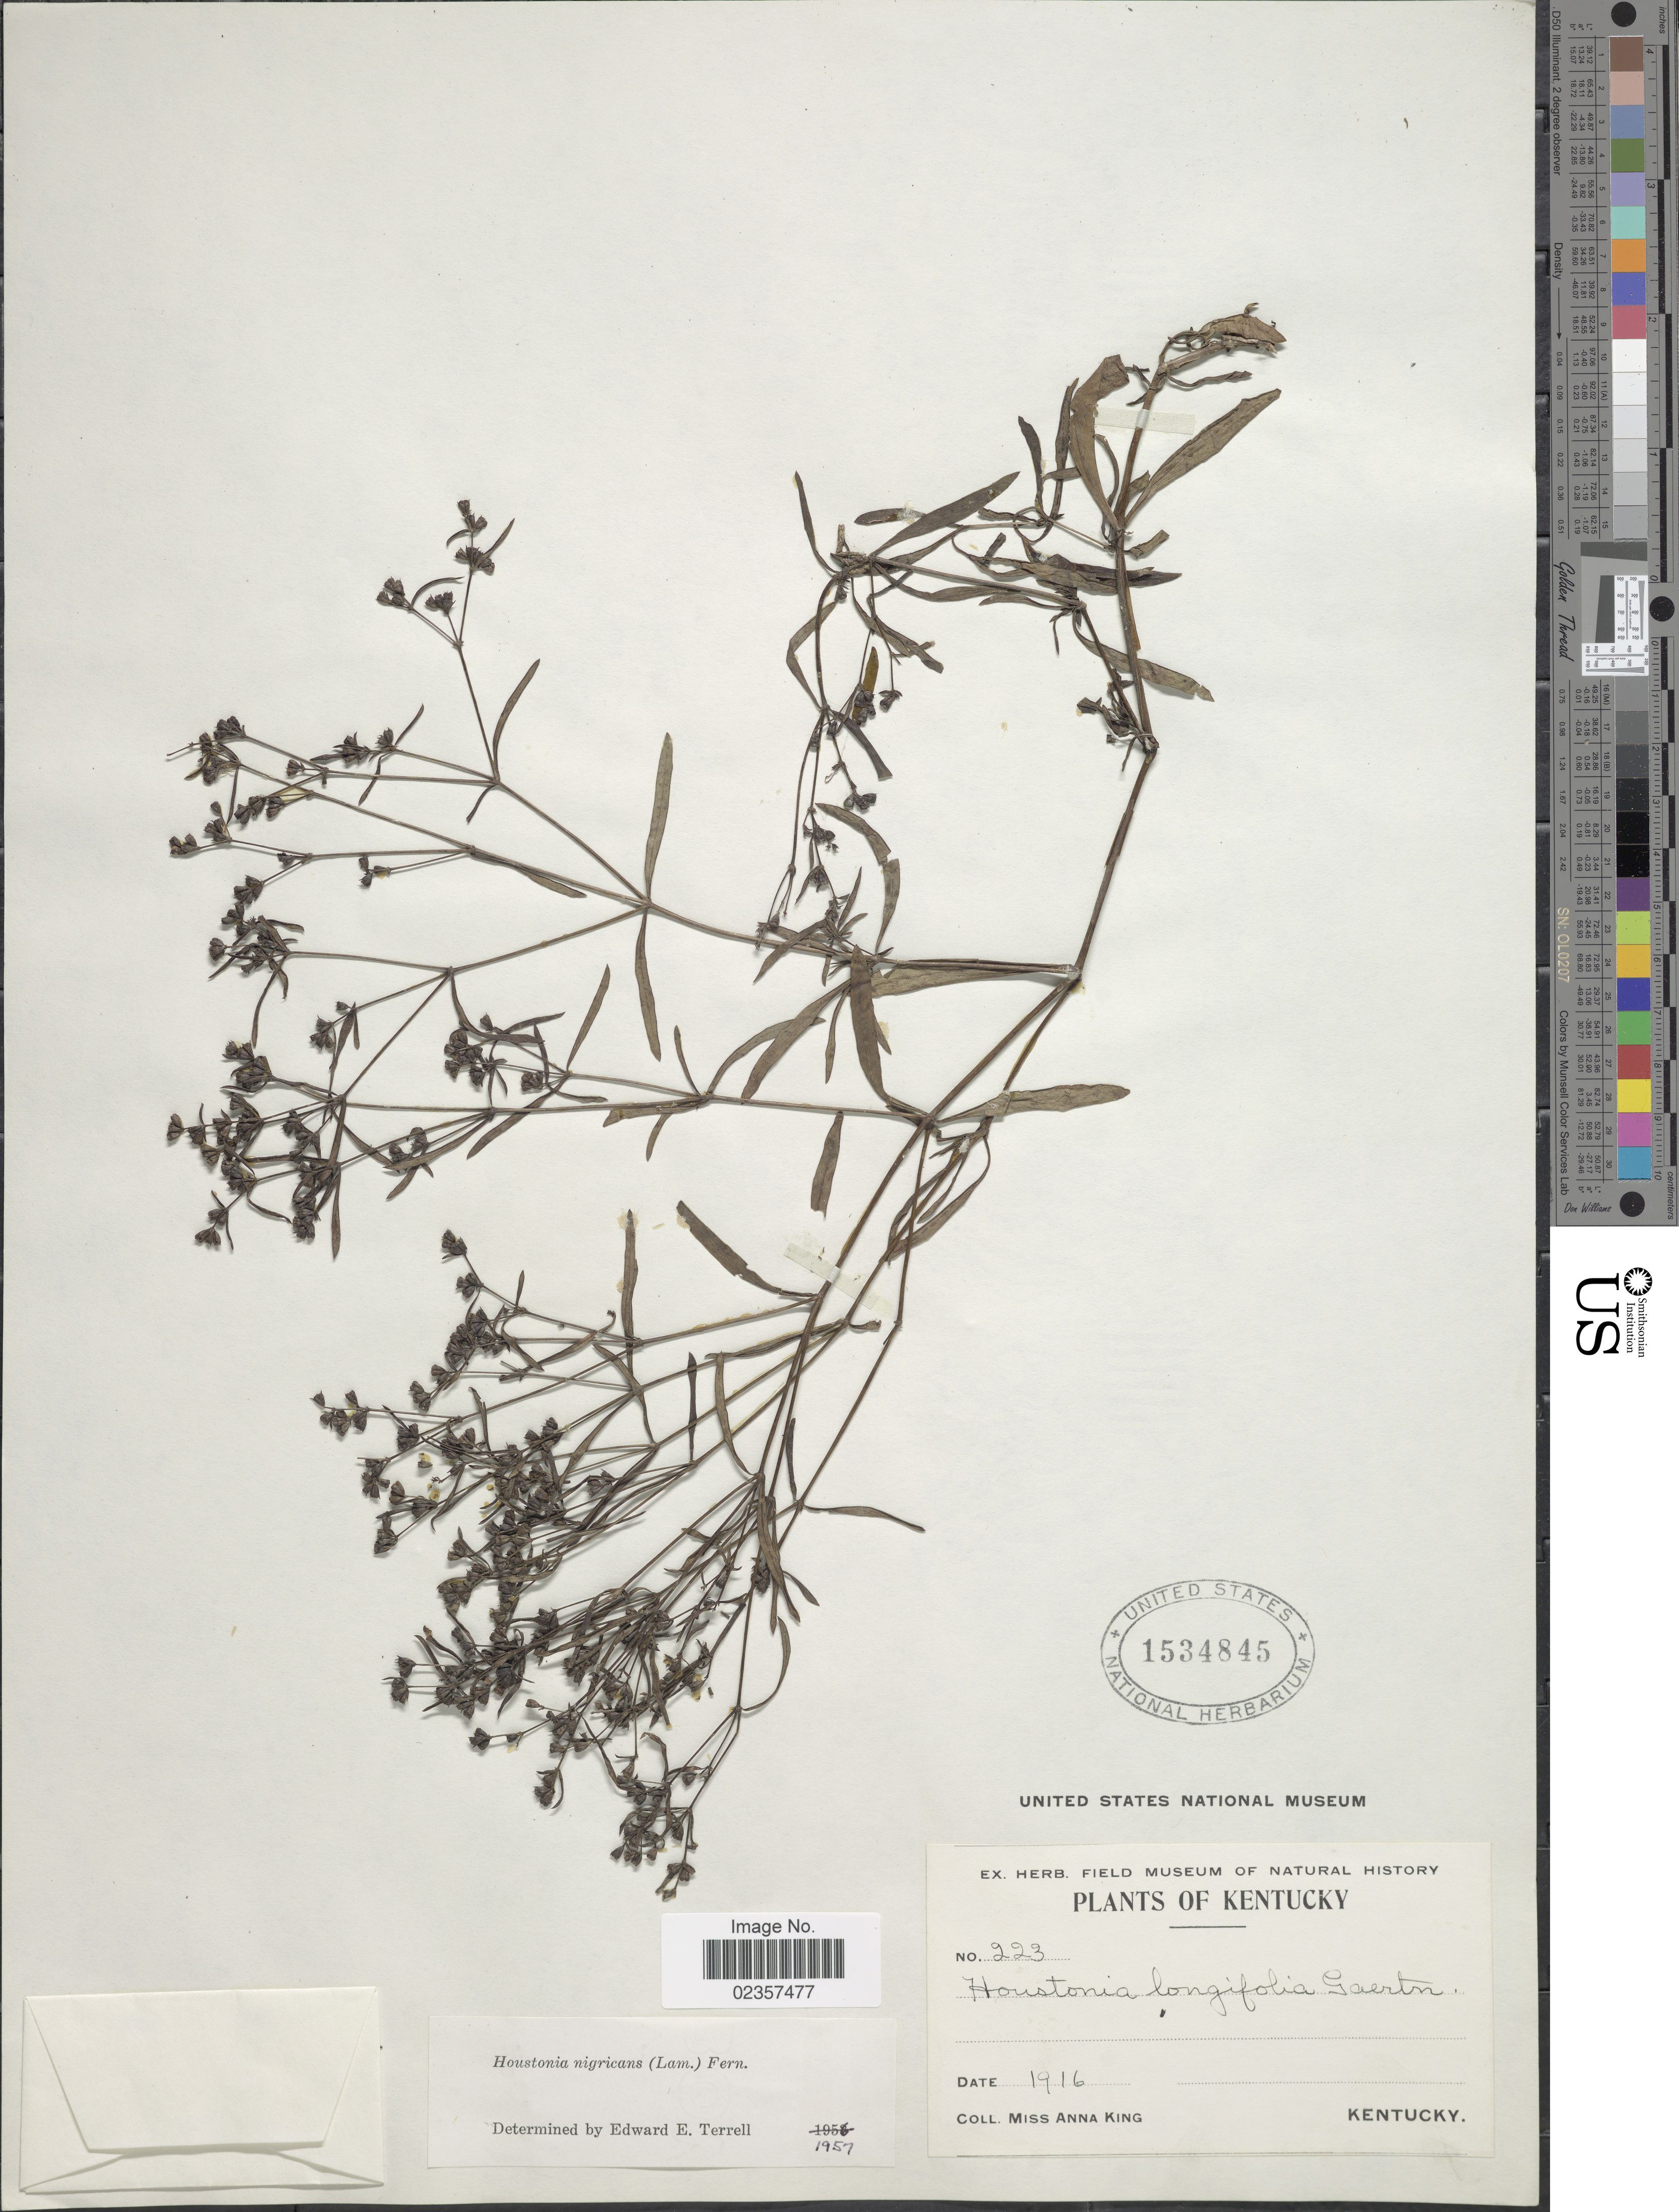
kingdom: Plantae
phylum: Tracheophyta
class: Magnoliopsida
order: Gentianales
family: Rubiaceae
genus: Houstonia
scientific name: Houstonia nigricans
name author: (Lam.) Fernald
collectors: A. King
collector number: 223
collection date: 1916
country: United States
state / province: Kentucky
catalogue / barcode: US 1534845